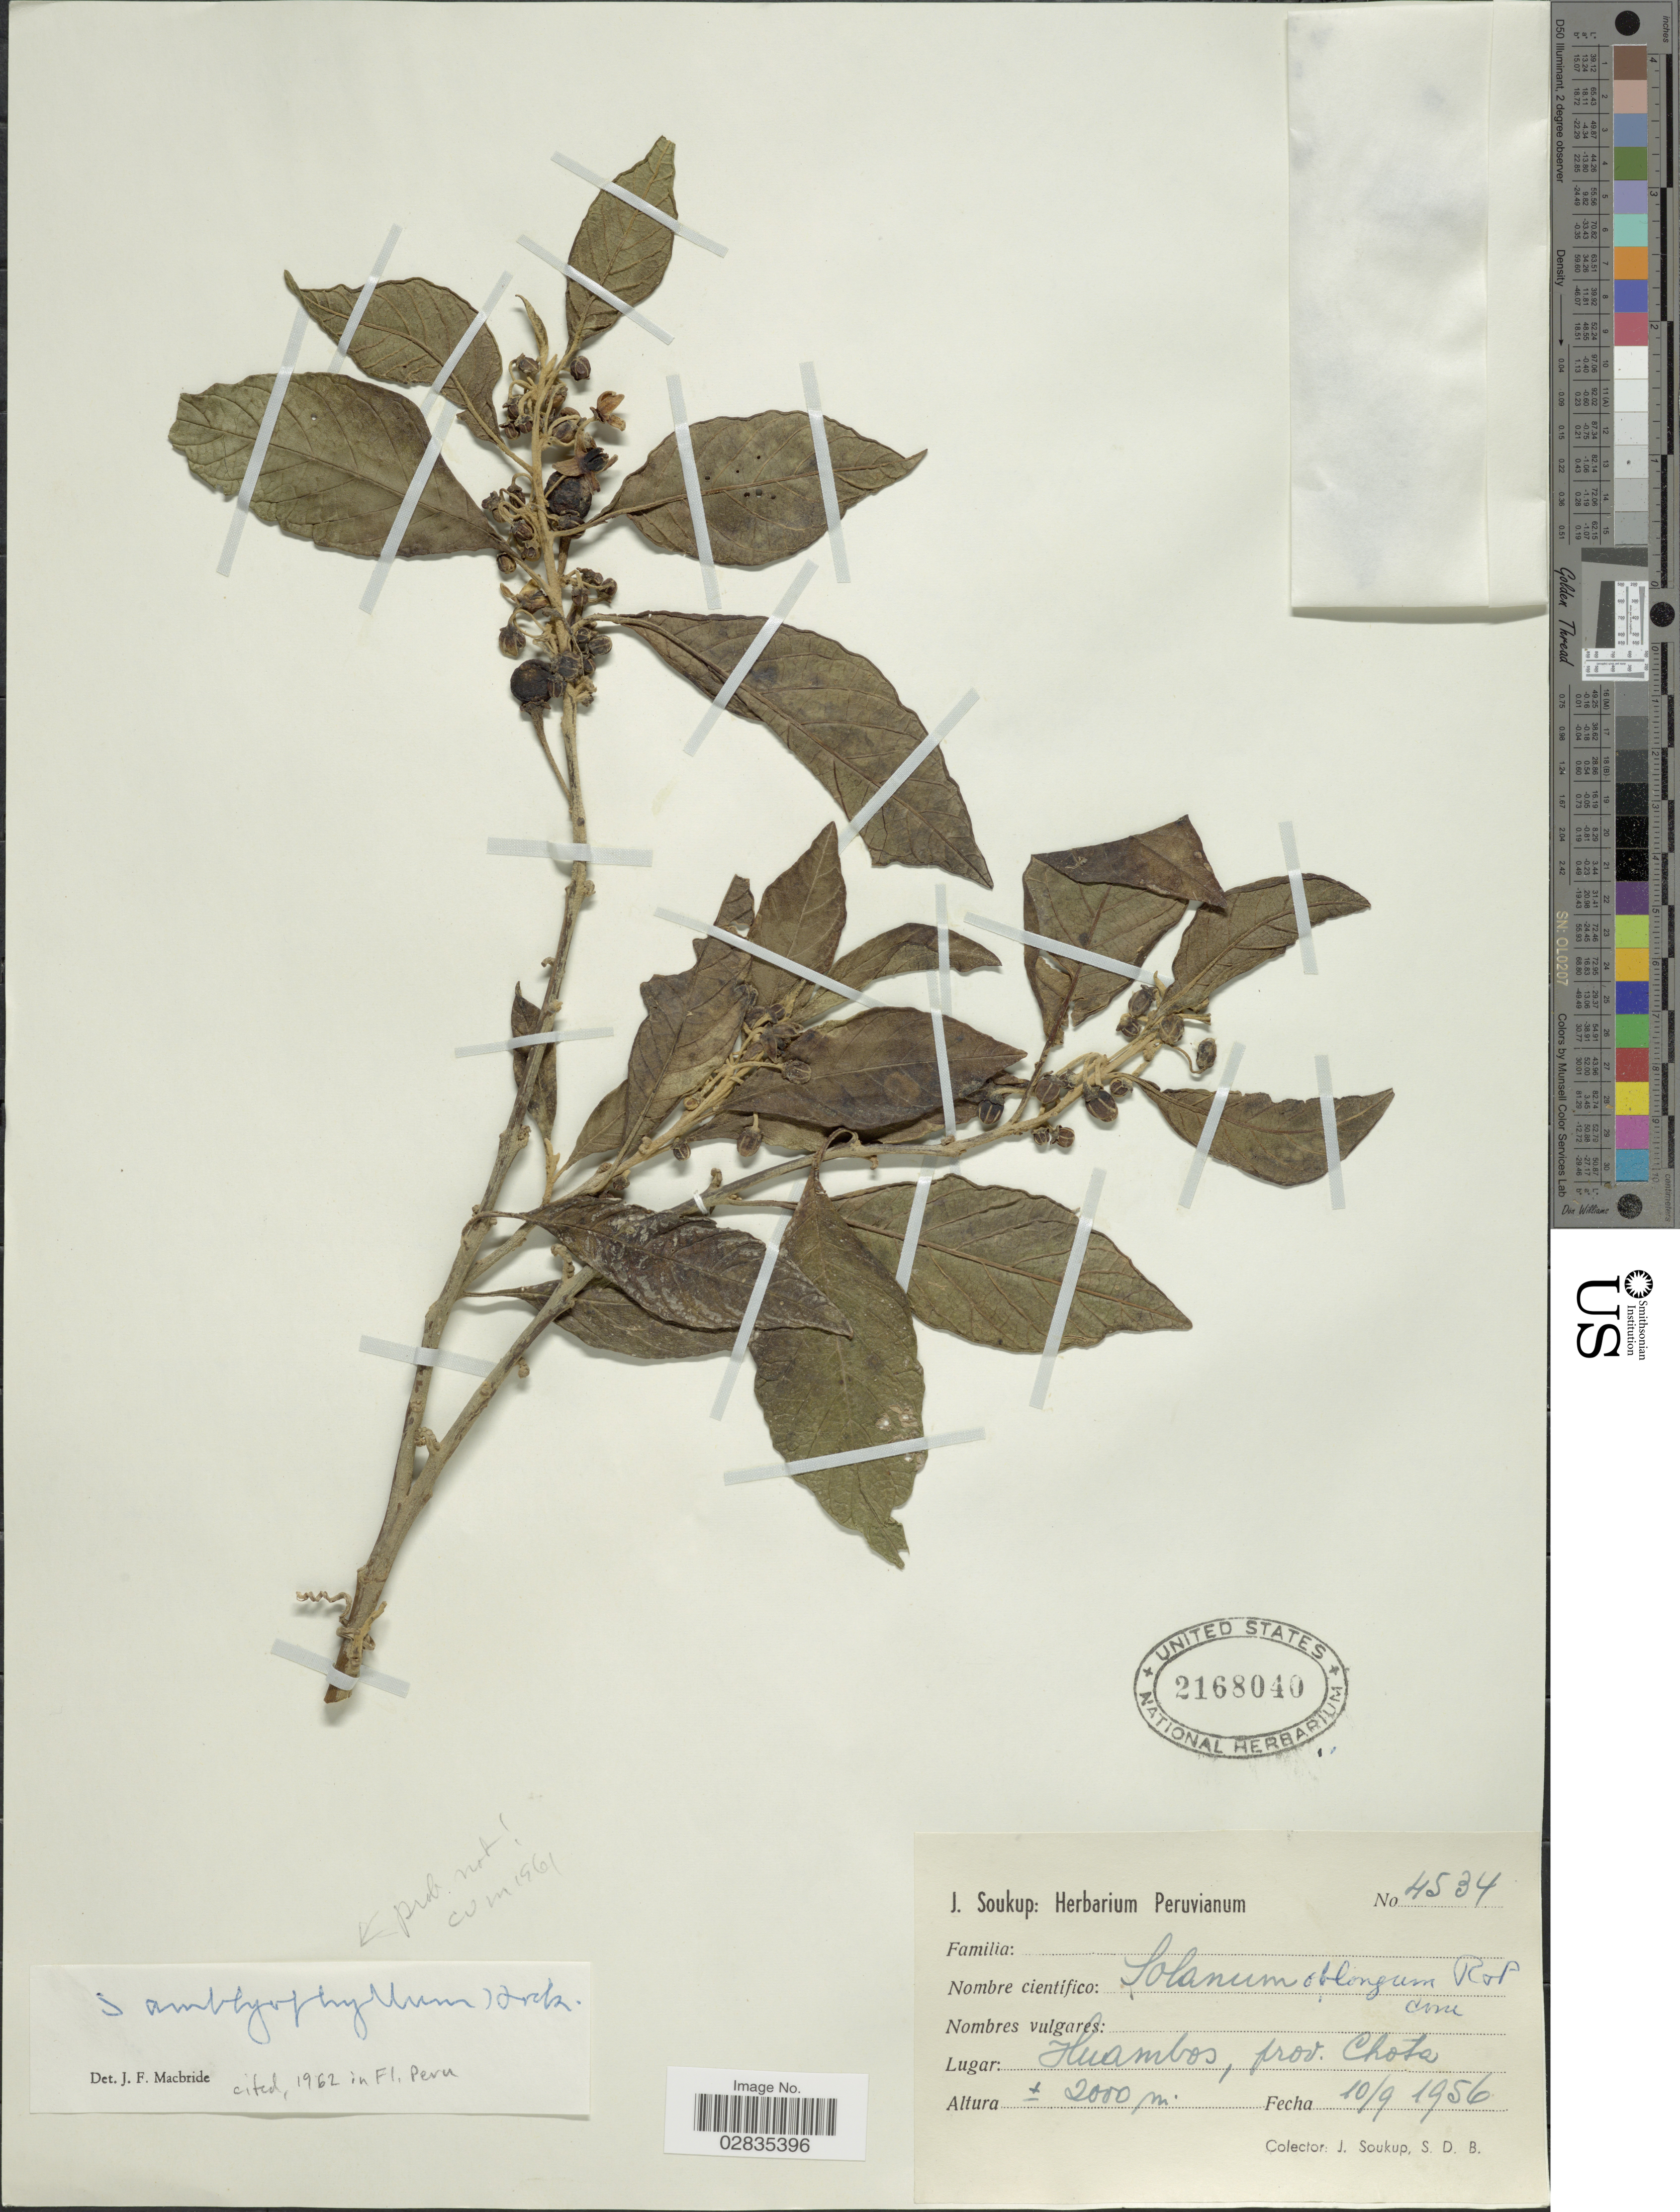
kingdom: Plantae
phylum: Tracheophyta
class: Magnoliopsida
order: Solanales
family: Solanaceae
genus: Solanum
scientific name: Solanum amblophyllum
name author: Benth.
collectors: J. Soukup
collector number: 4534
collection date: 1956-09-10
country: Peru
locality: Huambos, prov. Chota.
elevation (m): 2000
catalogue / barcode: US 2168040